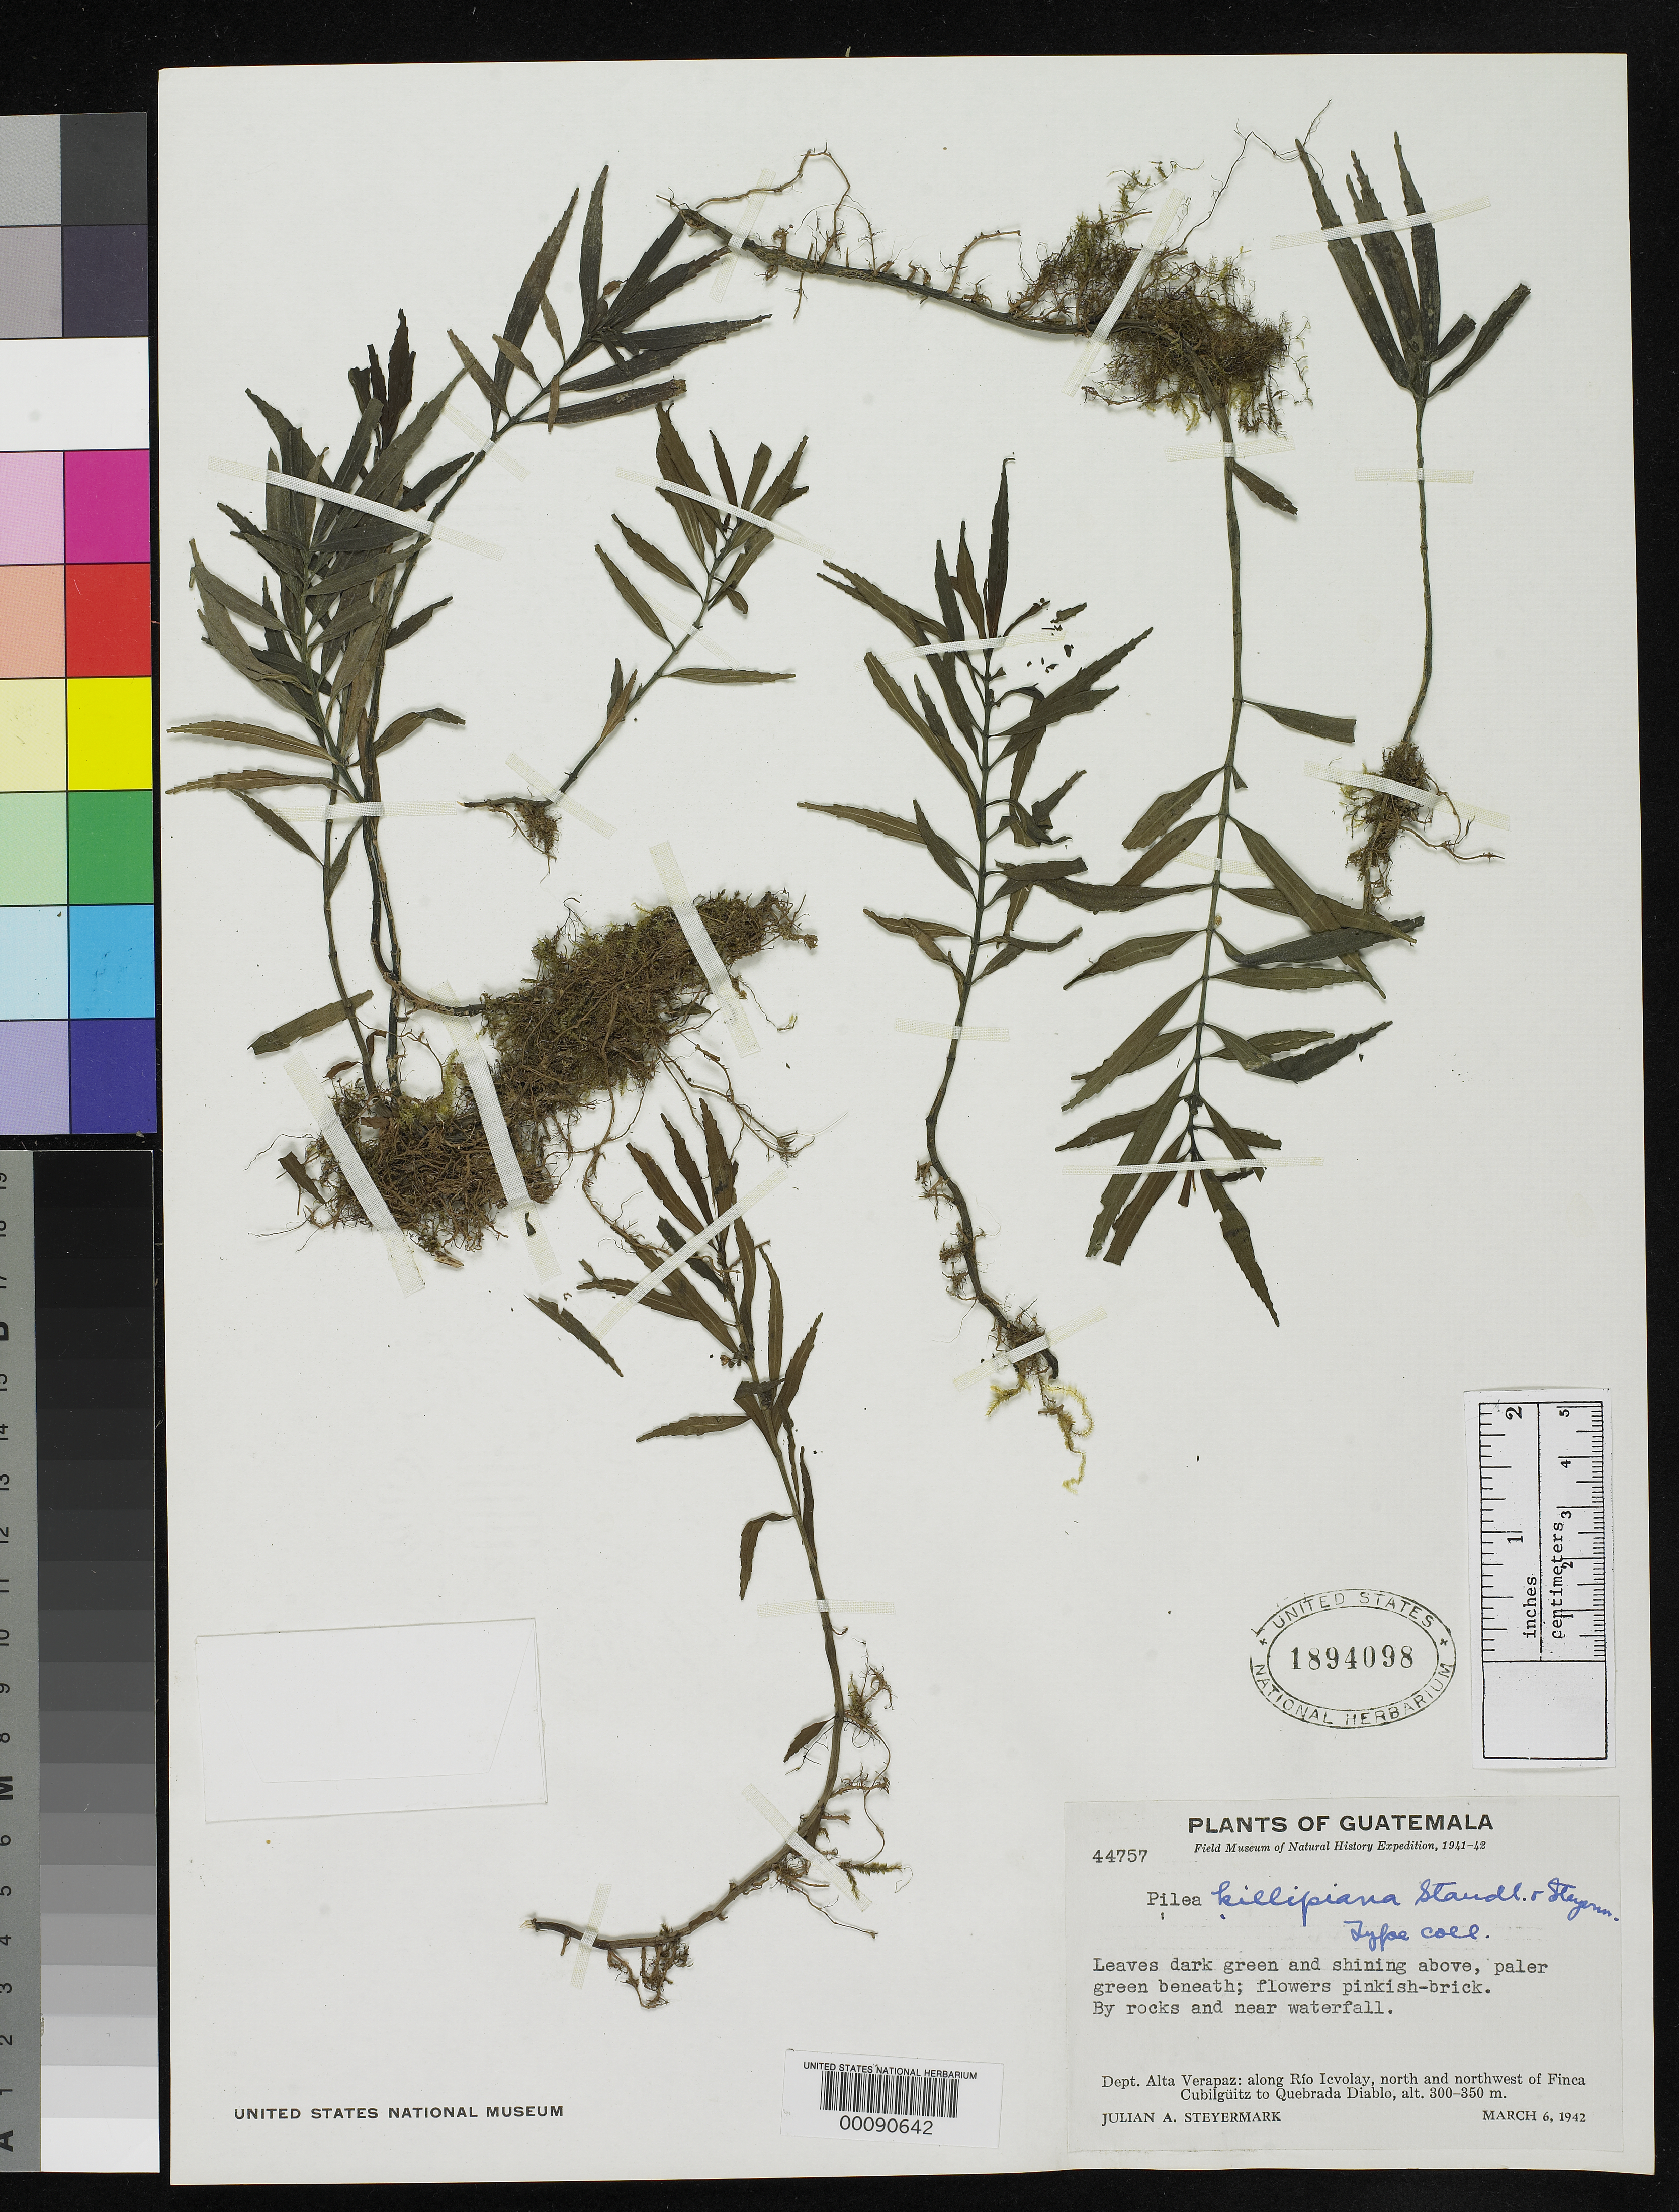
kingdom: Plantae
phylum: Tracheophyta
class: Magnoliopsida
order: Rosales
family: Urticaceae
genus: Pilea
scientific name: Pilea killipiana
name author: Standl. & Steyerm.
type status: Isotype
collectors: J. Steyermark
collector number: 44757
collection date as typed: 06 Mar 1942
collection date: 1942-03-06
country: Guatemala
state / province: Alta Verapaz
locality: Rio Icvolay, N of Finca Cubilquitz to Quebrada Diablo.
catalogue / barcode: US 1894098